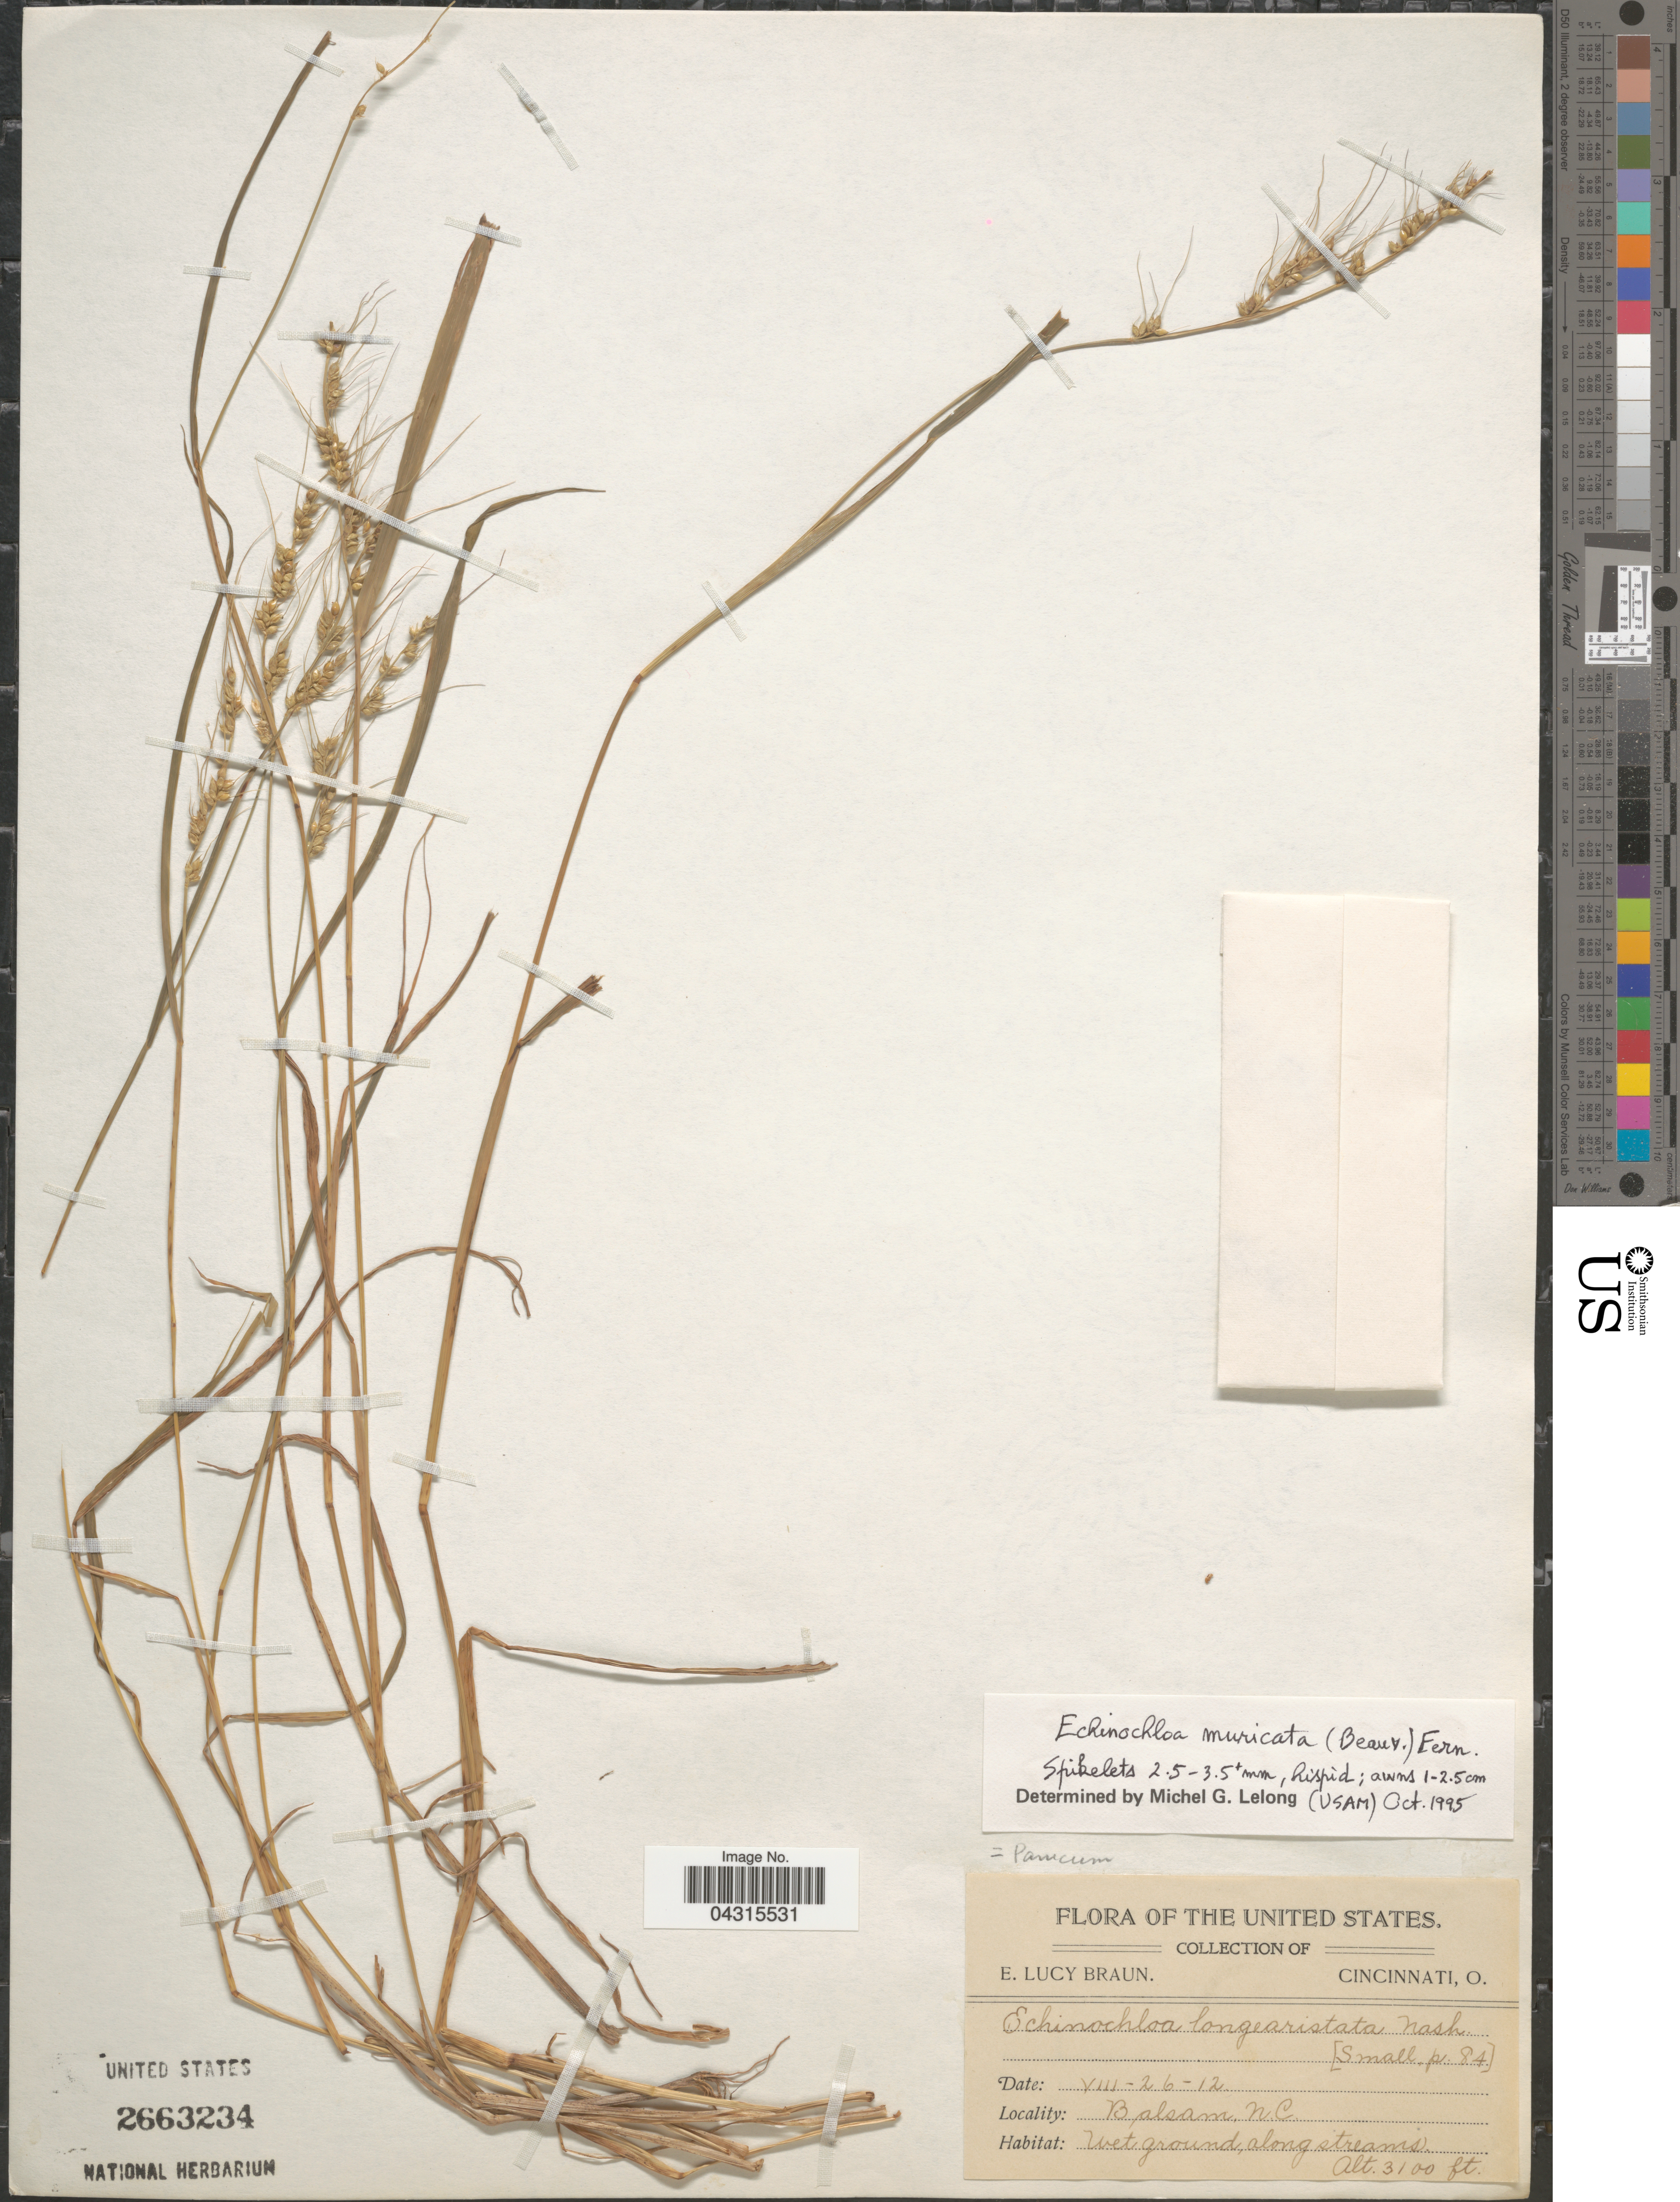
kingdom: Plantae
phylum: Tracheophyta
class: Liliopsida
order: Poales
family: Poaceae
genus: Echinochloa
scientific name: Echinochloa muricata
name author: (P. Beauv.) Fernald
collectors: E. L. Braun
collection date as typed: Transcribed d/m/y: 26/8/12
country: United States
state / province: North Carolina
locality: Balsam. Wet ground, along stream.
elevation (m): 945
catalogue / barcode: US 2663234